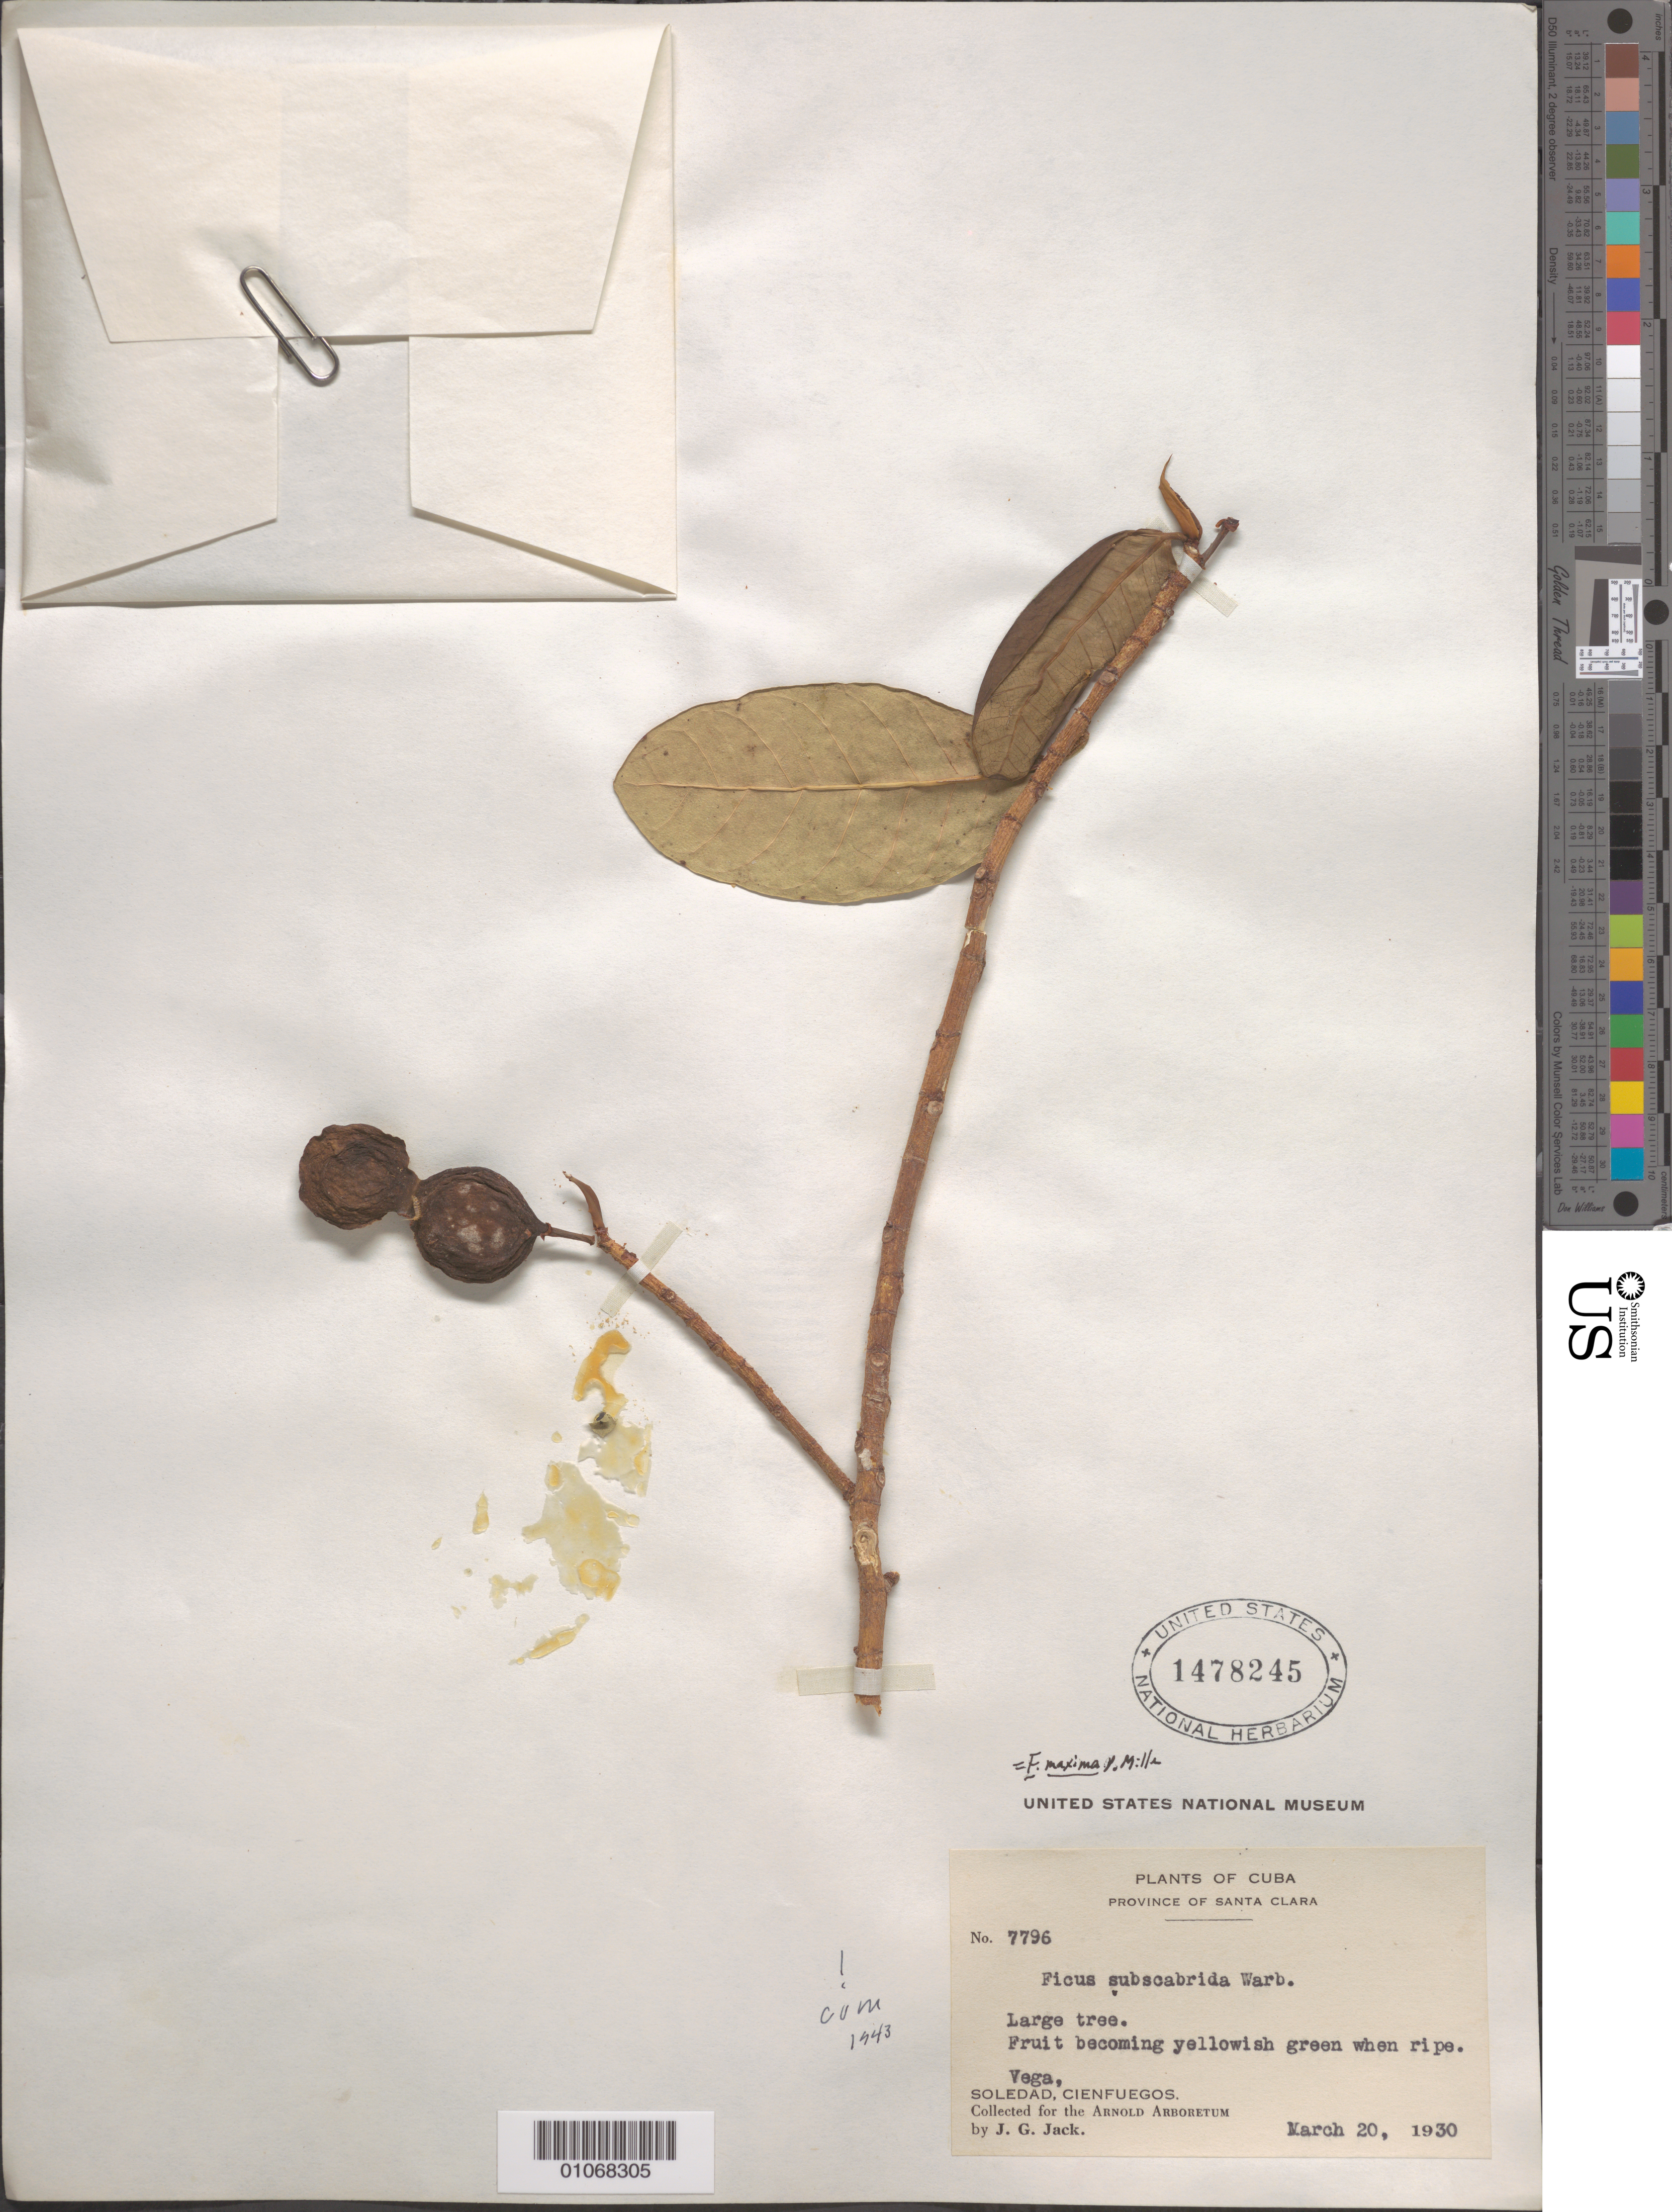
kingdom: Plantae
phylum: Tracheophyta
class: Magnoliopsida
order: Rosales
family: Moraceae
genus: Ficus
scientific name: Ficus maxima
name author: Mill.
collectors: J. G. Jack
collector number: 7796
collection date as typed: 20 Mar 1930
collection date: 1930-03-20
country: Cuba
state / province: Cienfuegos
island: Cuba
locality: Soledad, Vega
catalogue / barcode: US 1478245